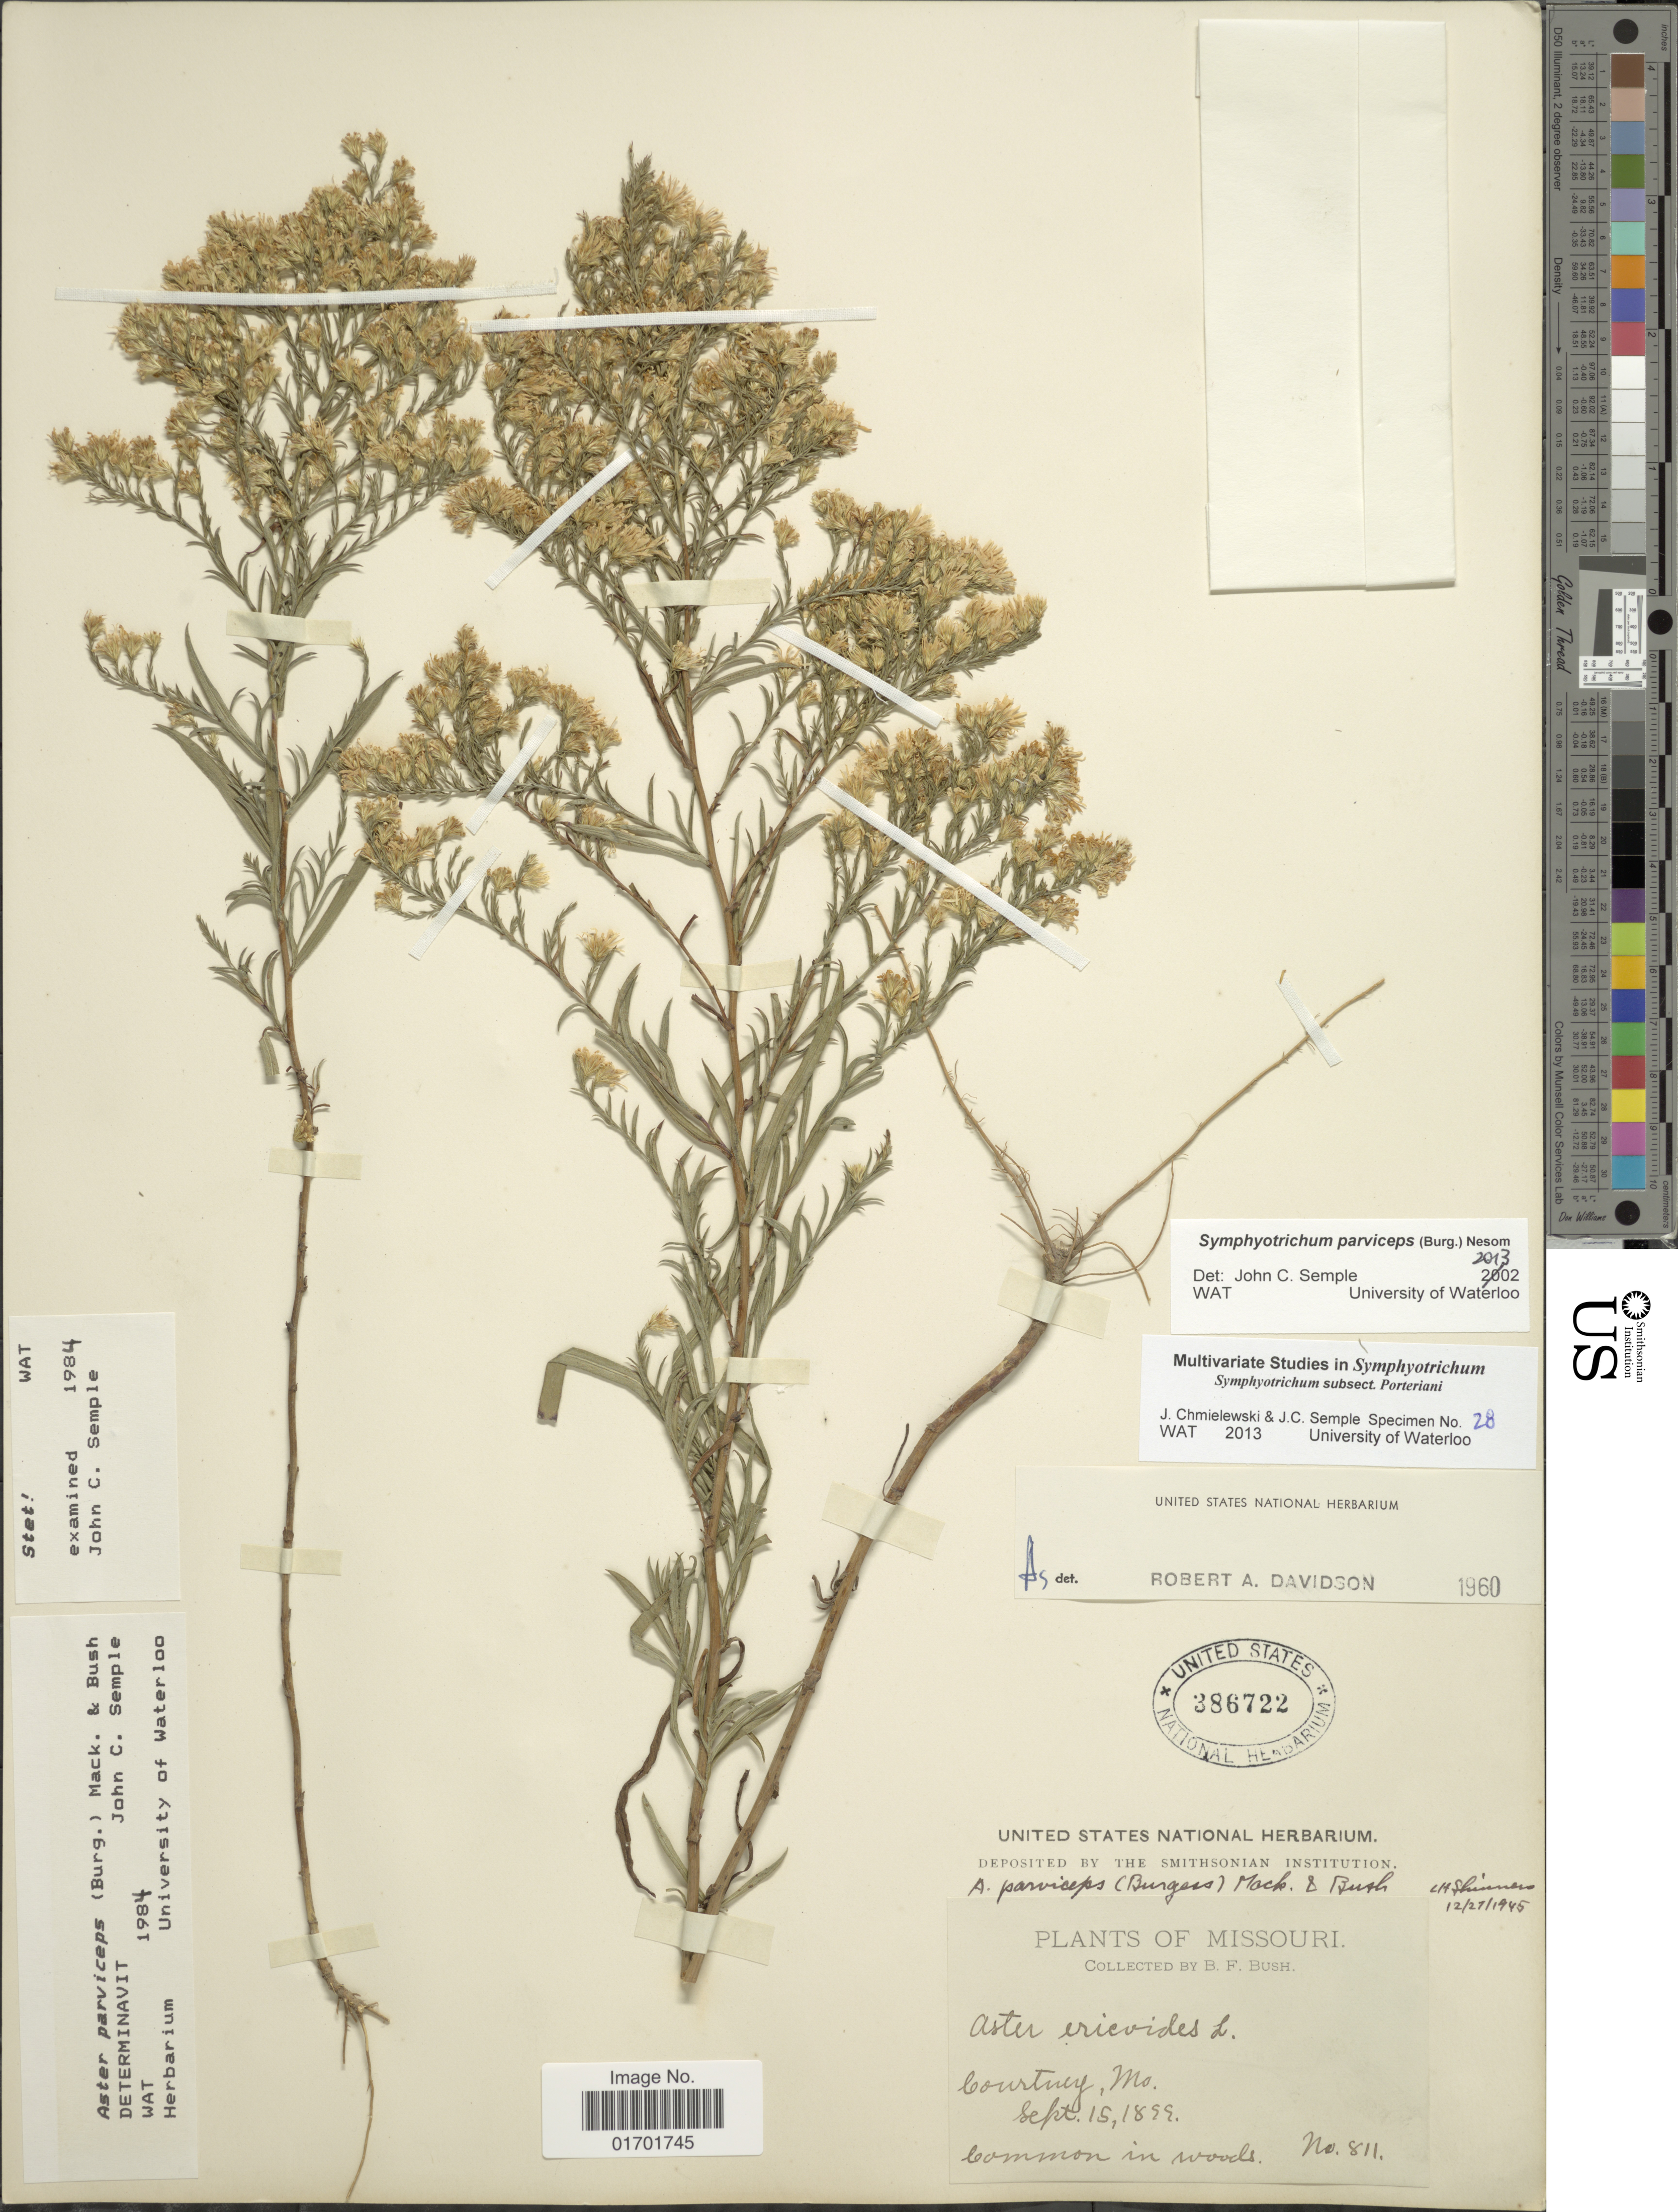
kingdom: Plantae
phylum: Tracheophyta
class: Magnoliopsida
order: Asterales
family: Asteraceae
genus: Symphyotrichum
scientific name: Symphyotrichum parviceps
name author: G.L. Nesom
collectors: B. F. Bush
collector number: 811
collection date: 1899-09-15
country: United States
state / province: Missouri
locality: Courtney.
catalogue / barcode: US 386722